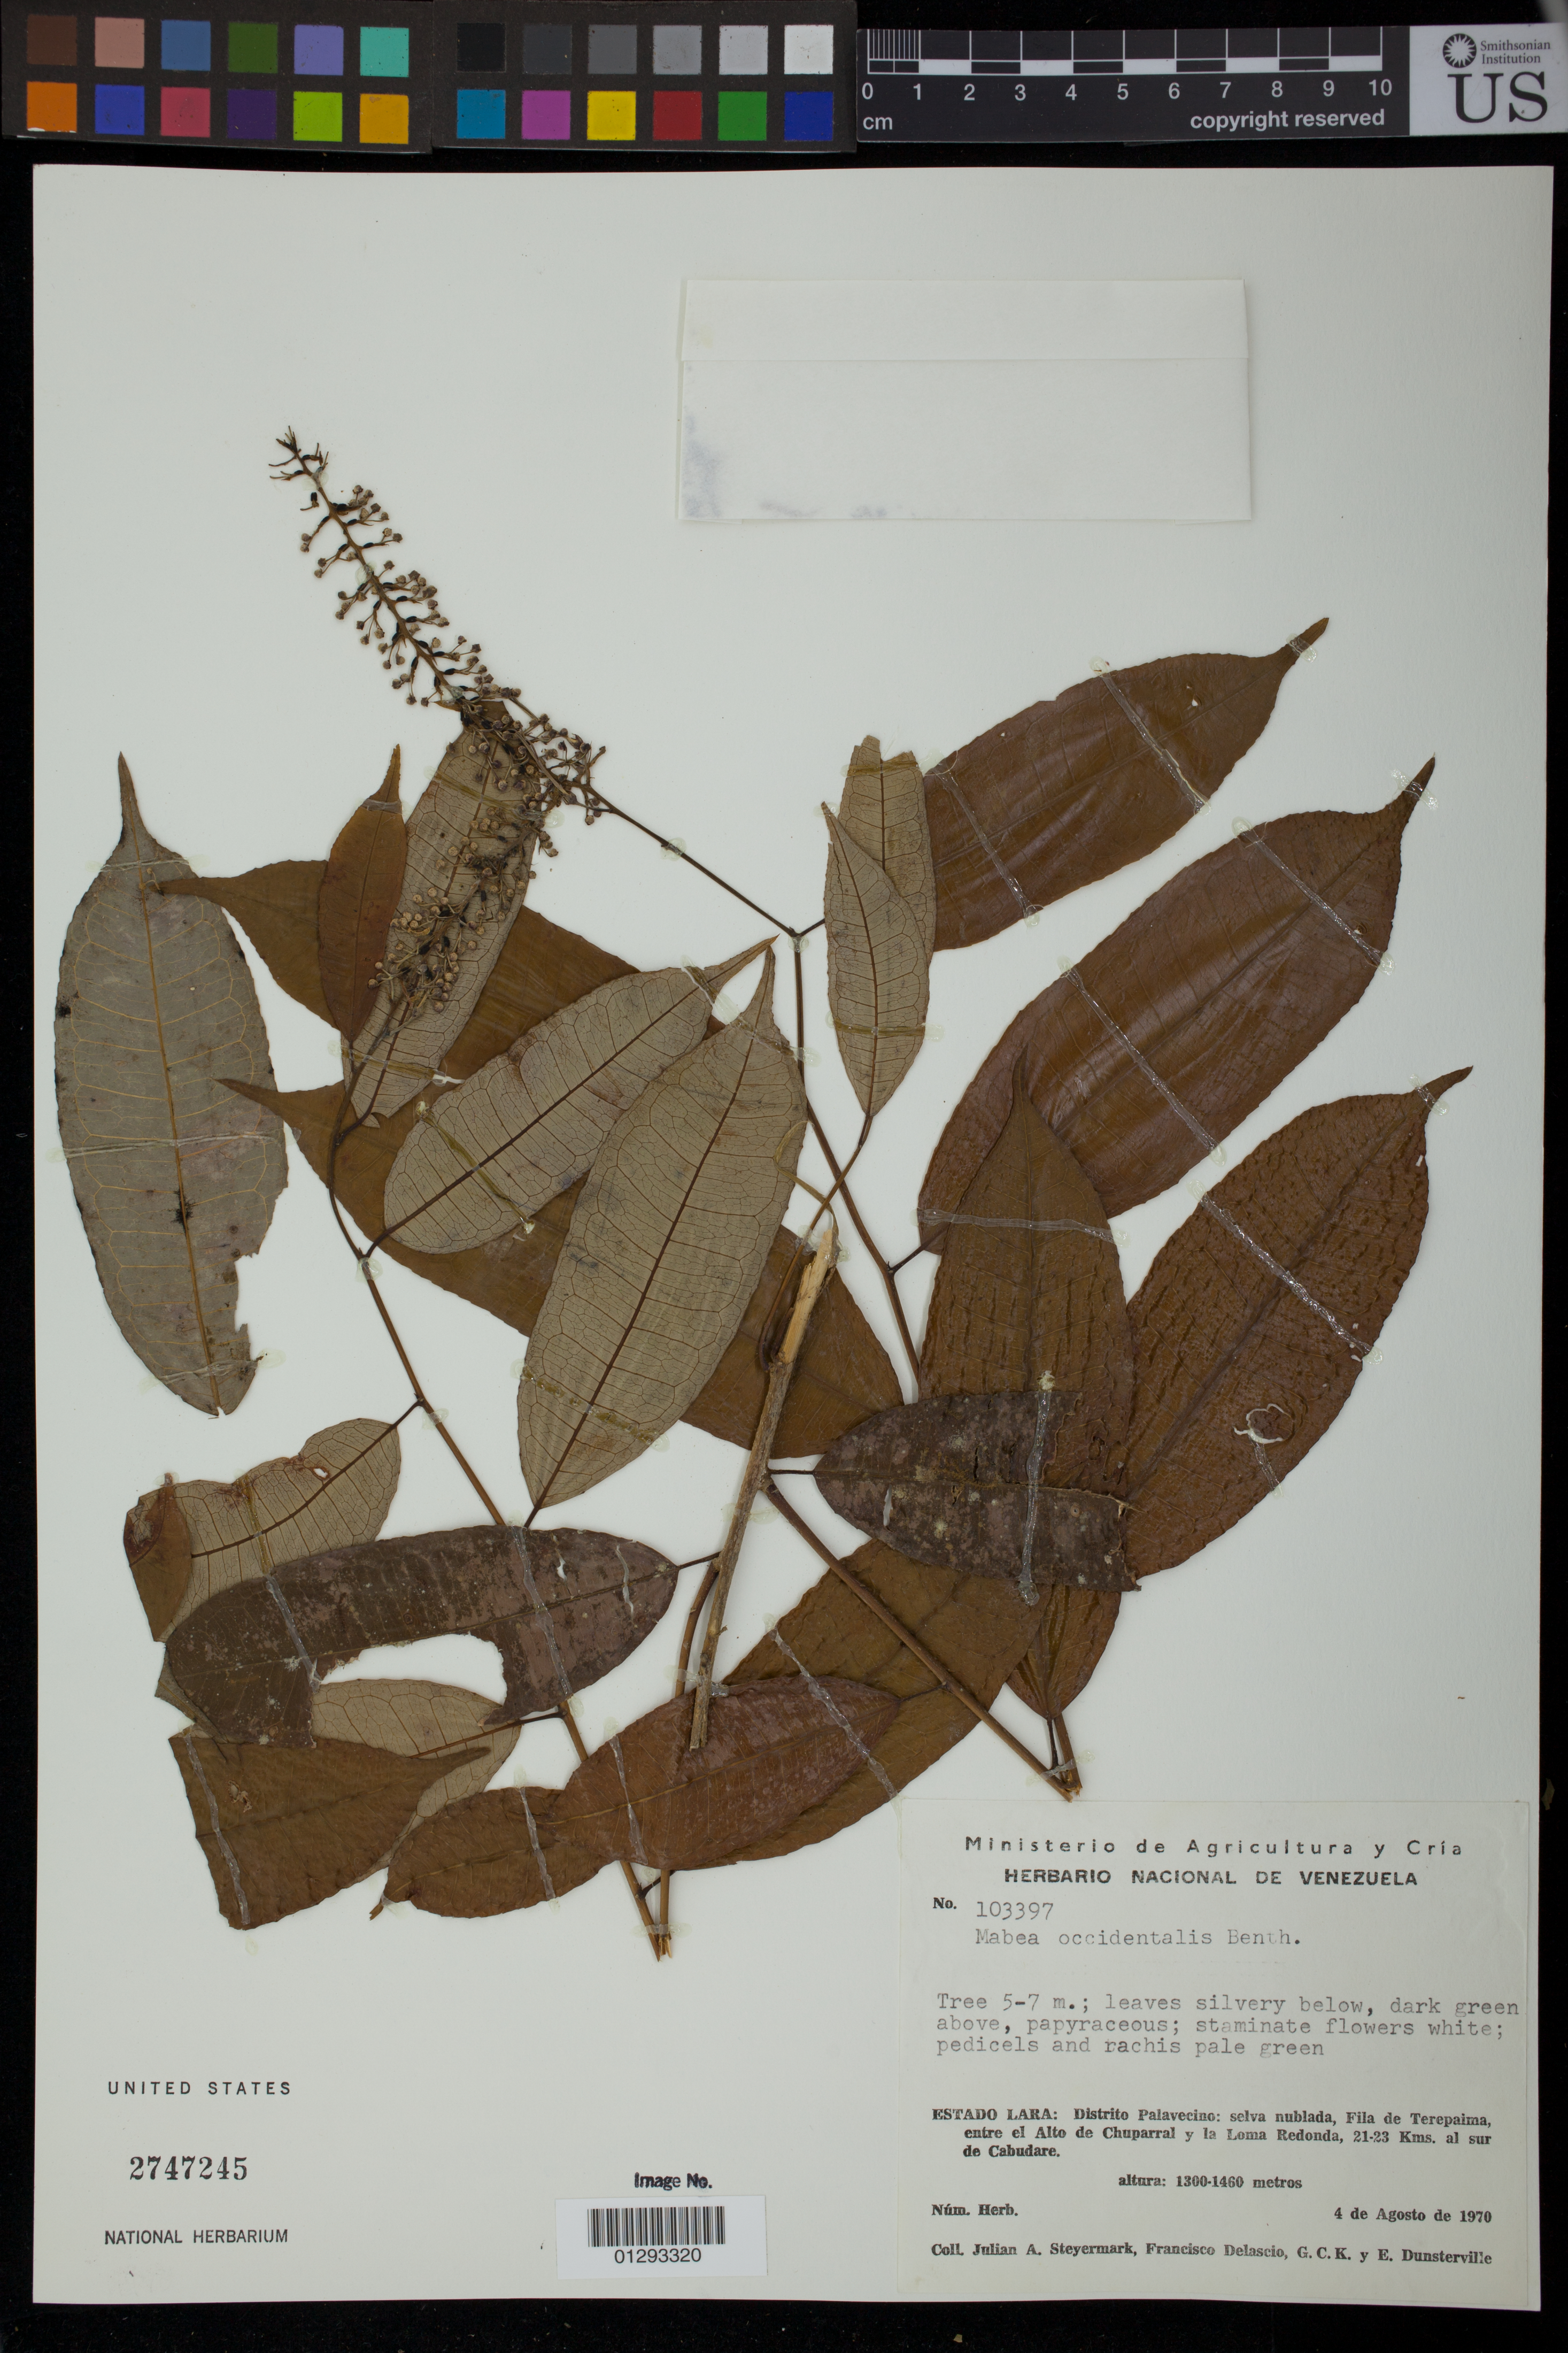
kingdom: Plantae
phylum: Tracheophyta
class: Magnoliopsida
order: Malpighiales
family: Euphorbiaceae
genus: Mabea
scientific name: Mabea occidentalis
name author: Benth.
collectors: J. Steyermark, F. Delascio C., G. C. K. Dunsterville & E. Dunsterville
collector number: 103397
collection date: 1970-08-04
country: Venezuela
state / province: Lara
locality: Distrito Palavecino: Fila de Terepaima, entre el Alto de Chuparral y la Loma Redonda, 21-23 Kms. al sur de Cabudare.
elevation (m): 1300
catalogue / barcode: US 2747245